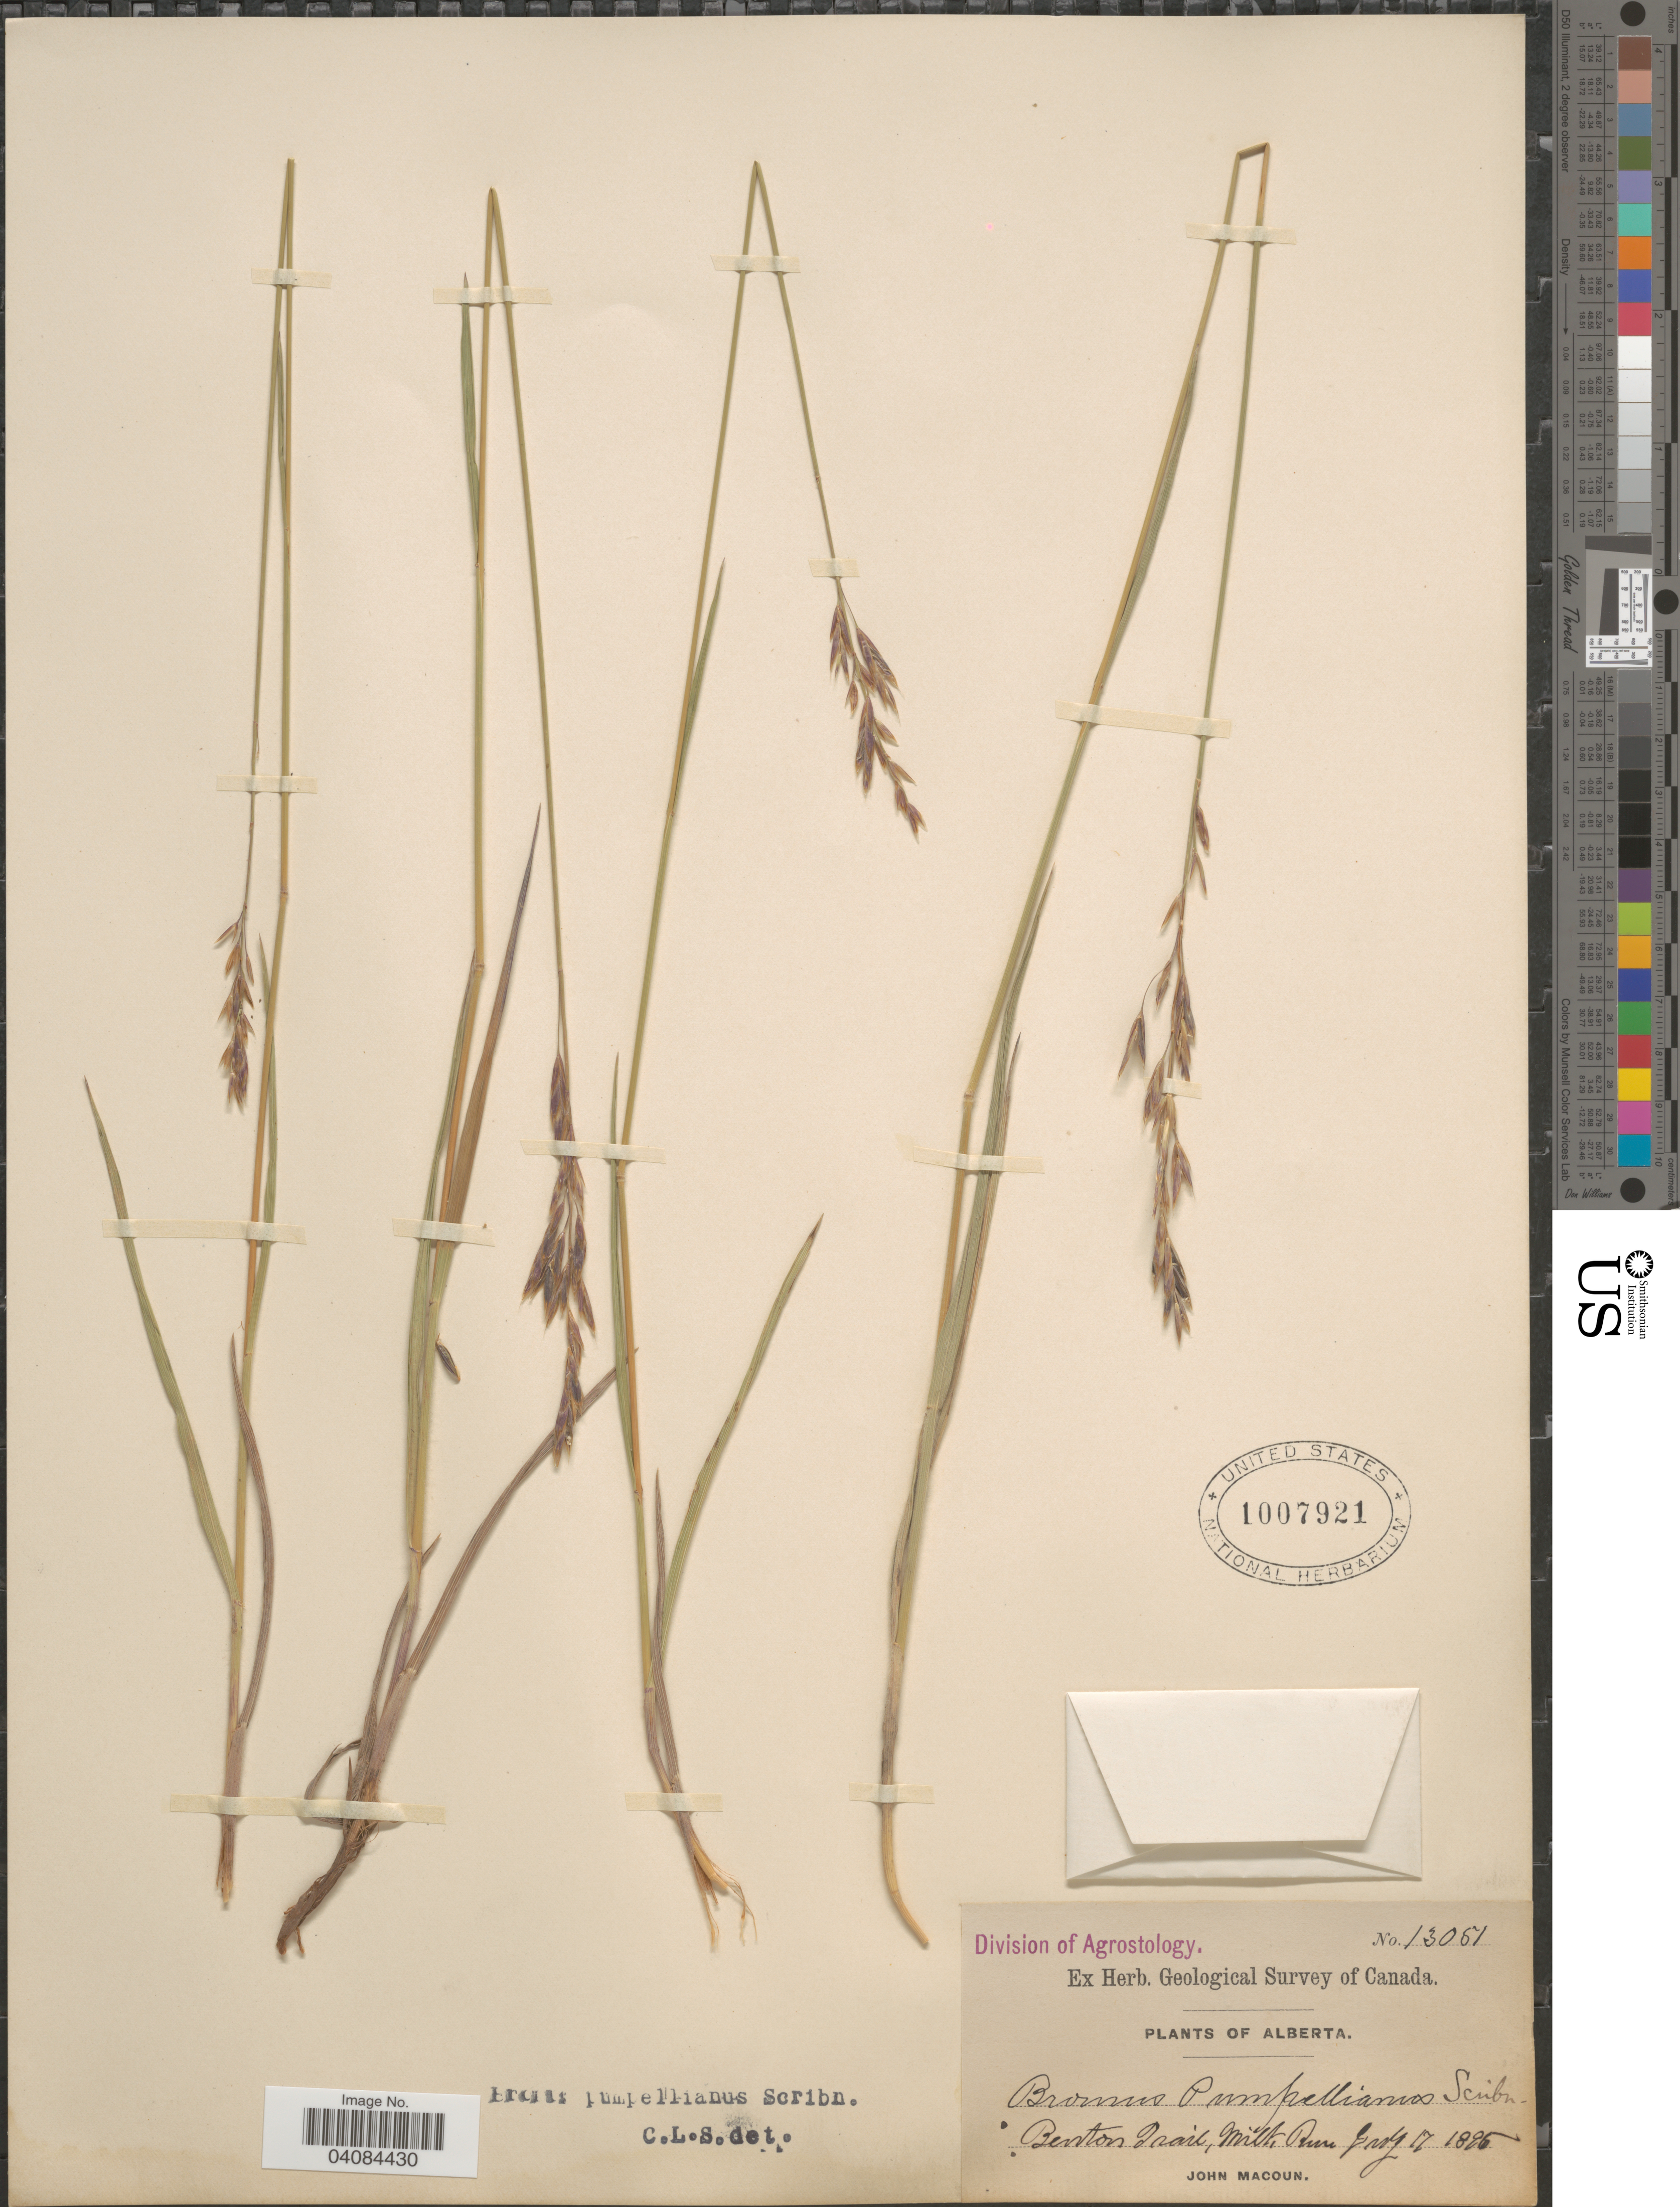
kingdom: Plantae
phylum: Tracheophyta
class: Liliopsida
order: Poales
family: Poaceae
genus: Bromus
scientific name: Bromus pumpellianus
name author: Scribn.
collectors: J. Macoun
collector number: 13061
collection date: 1896-07-17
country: Canada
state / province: Alberta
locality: Geological Survey of Canada. Benton Trail, Milk River.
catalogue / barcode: US 1007921